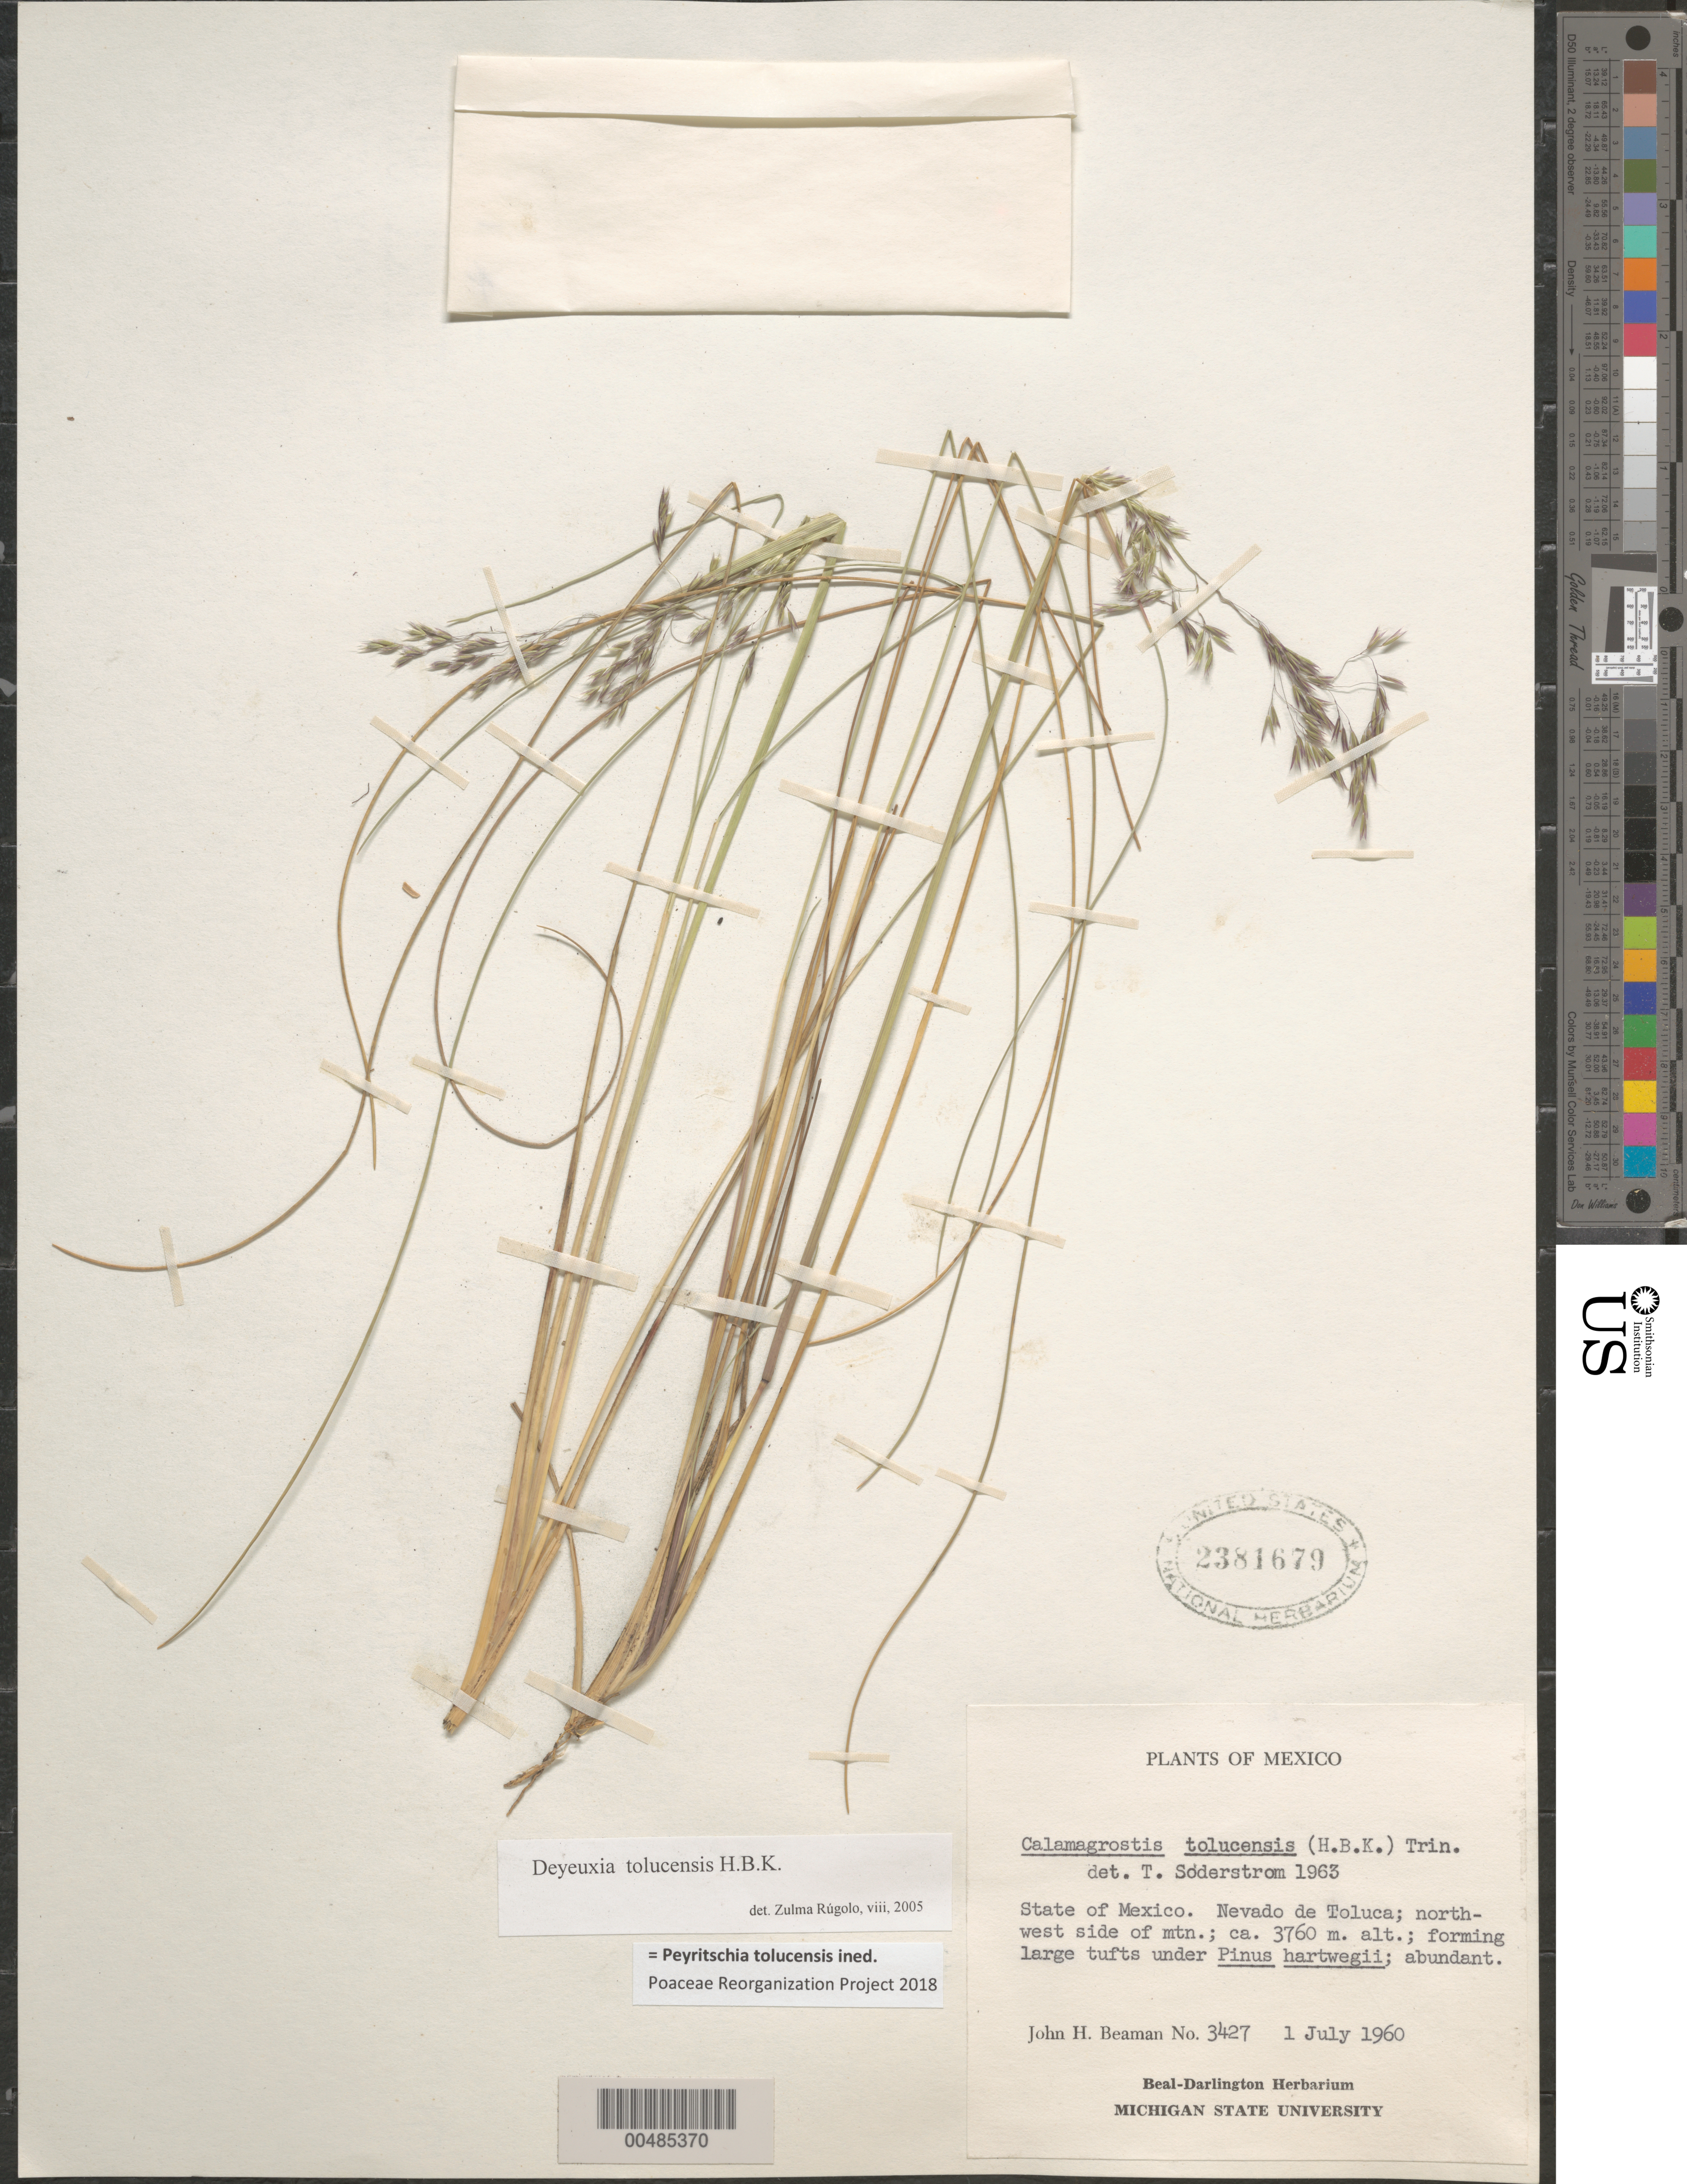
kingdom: Plantae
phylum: Tracheophyta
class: Liliopsida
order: Poales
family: Poaceae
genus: Peyritschia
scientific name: Peyritschia tolucensis ined.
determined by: Poaceae Reorganization Project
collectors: J. H. Beaman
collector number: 3427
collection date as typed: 1 Jul 1960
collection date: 1960-07-01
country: Mexico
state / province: México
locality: Nevado de Toluca, NW side of mtn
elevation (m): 3760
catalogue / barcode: US 2381679